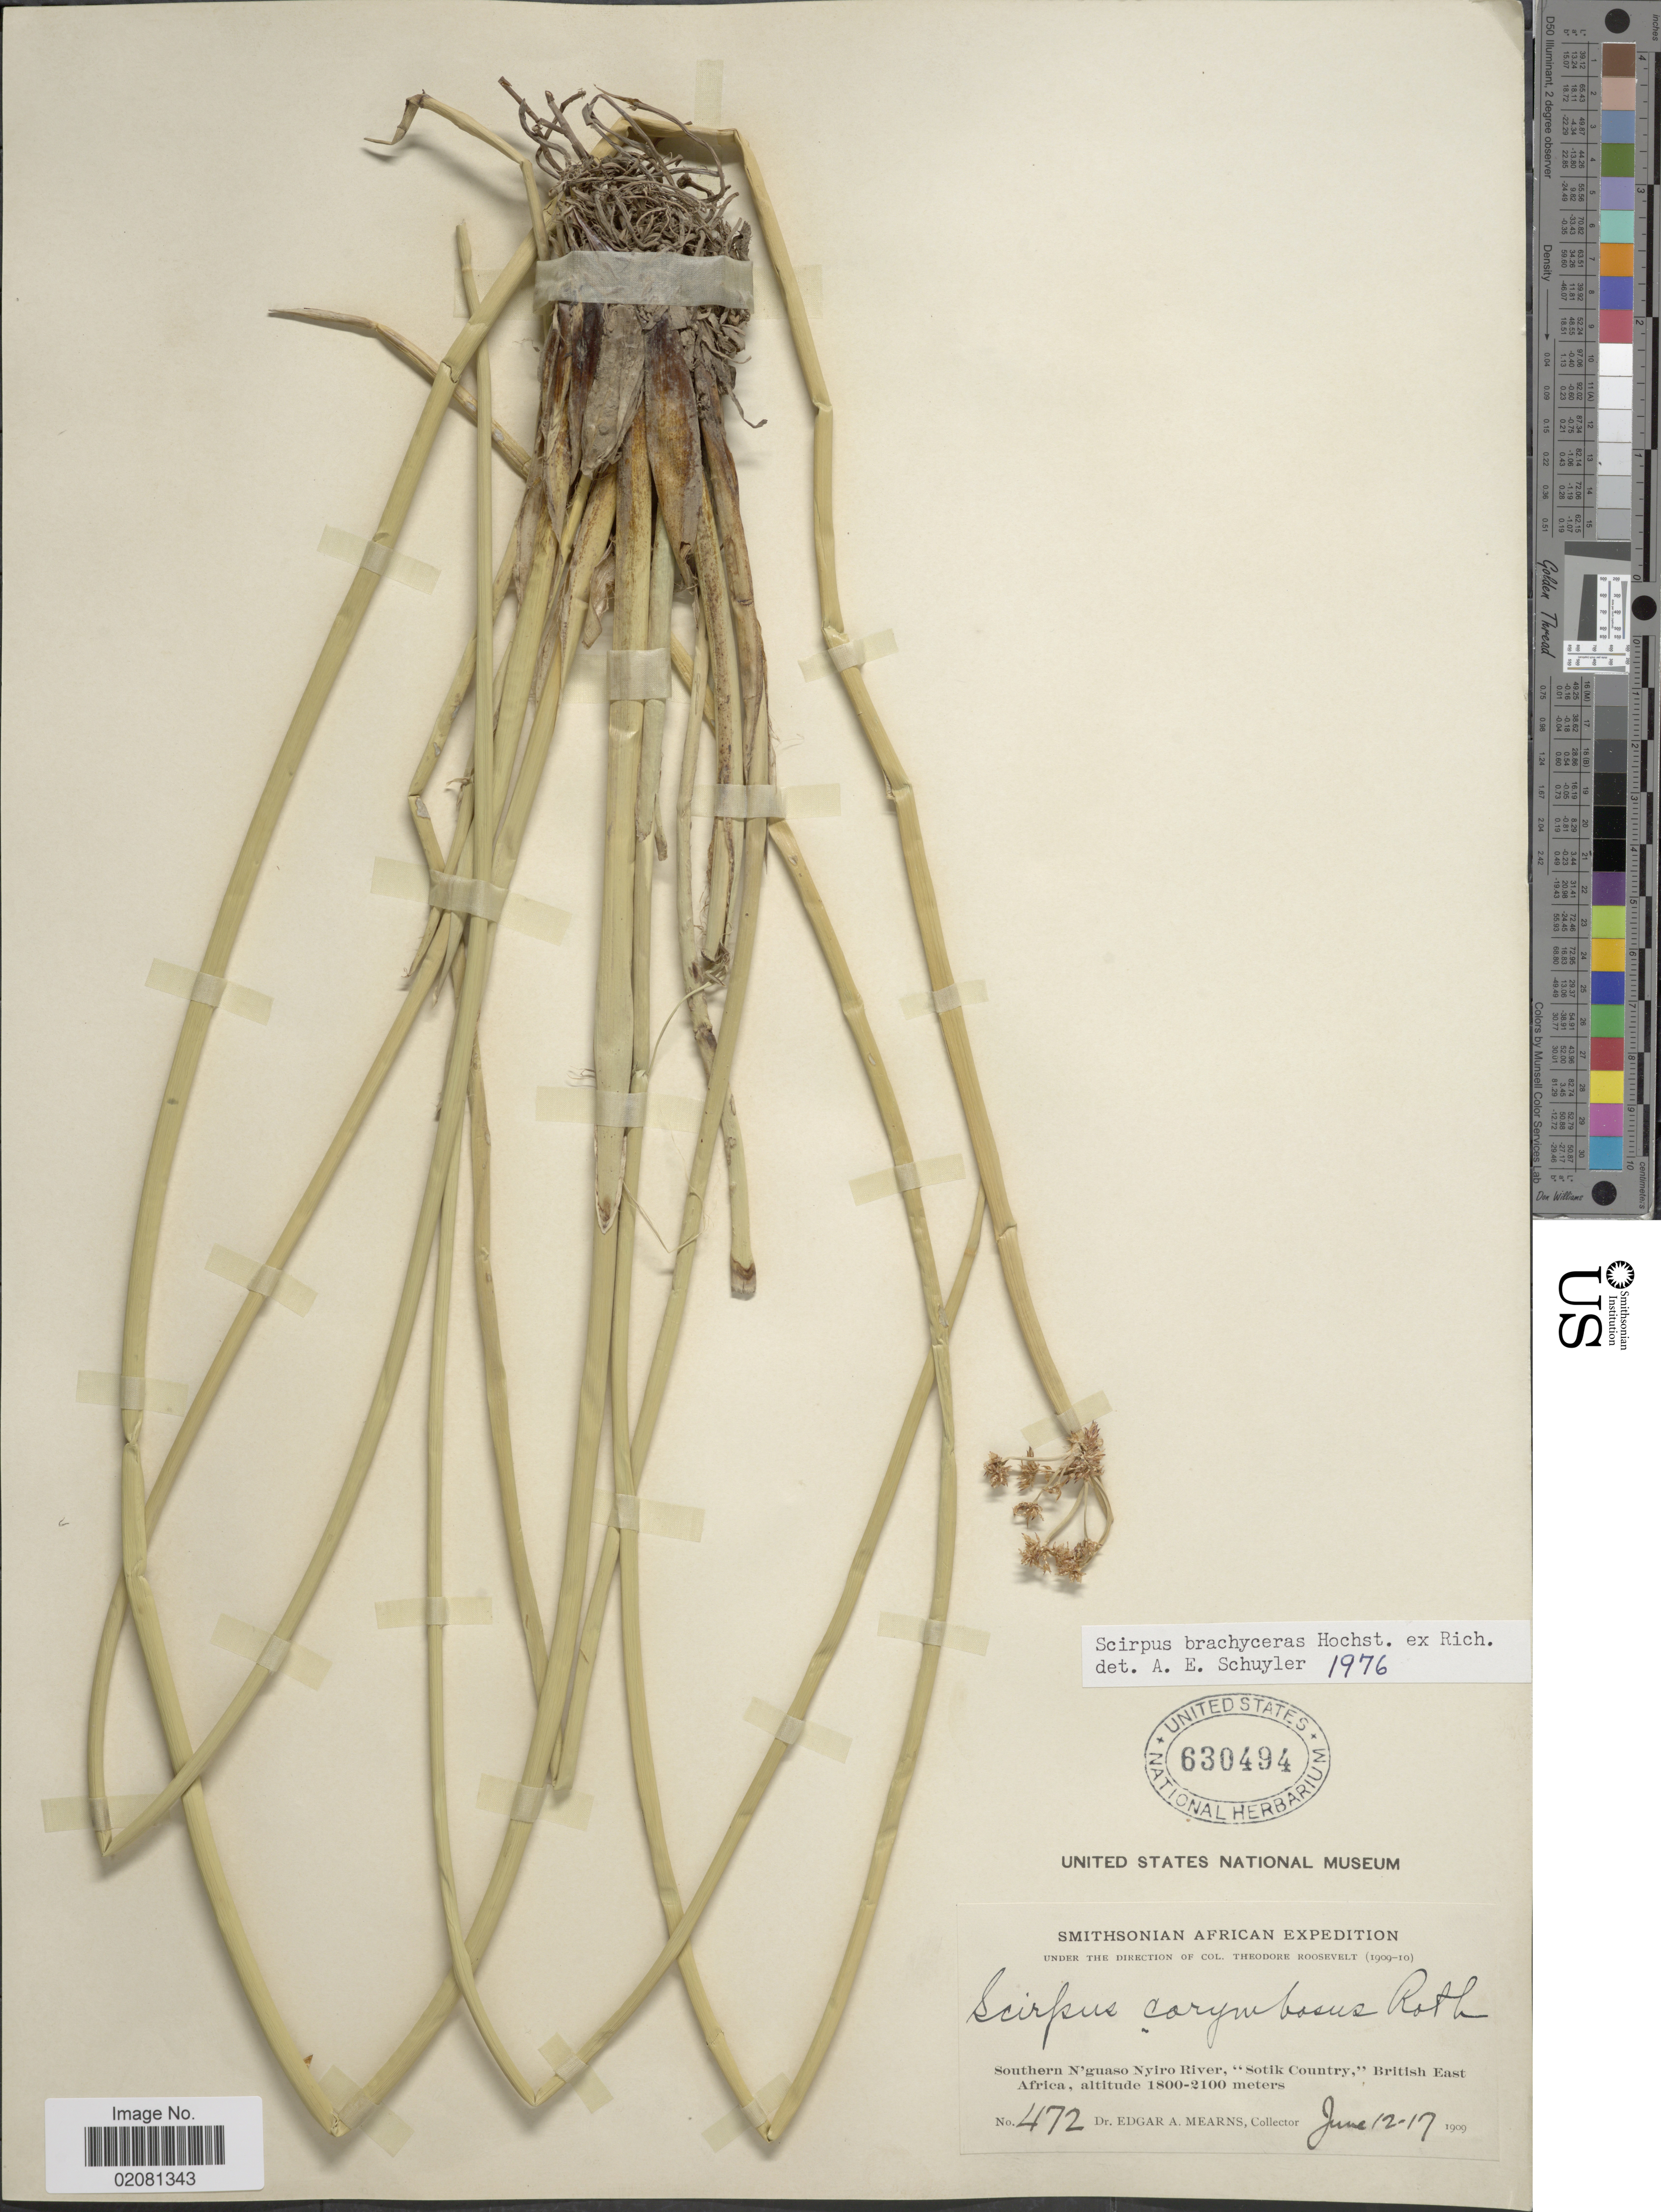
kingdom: Plantae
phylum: Tracheophyta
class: Liliopsida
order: Poales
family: Cyperaceae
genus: Schoenoplectus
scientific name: Schoenoplectus corymbosus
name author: (Roth ex Roem. & Schult.) J. Raynal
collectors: E. A. Mearns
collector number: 472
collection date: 1909-06-12/1909-06-17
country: Kenya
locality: Southern N'guaso Nyiro River, "Sotik Country," British East Africa.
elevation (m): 1800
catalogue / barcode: US 630494